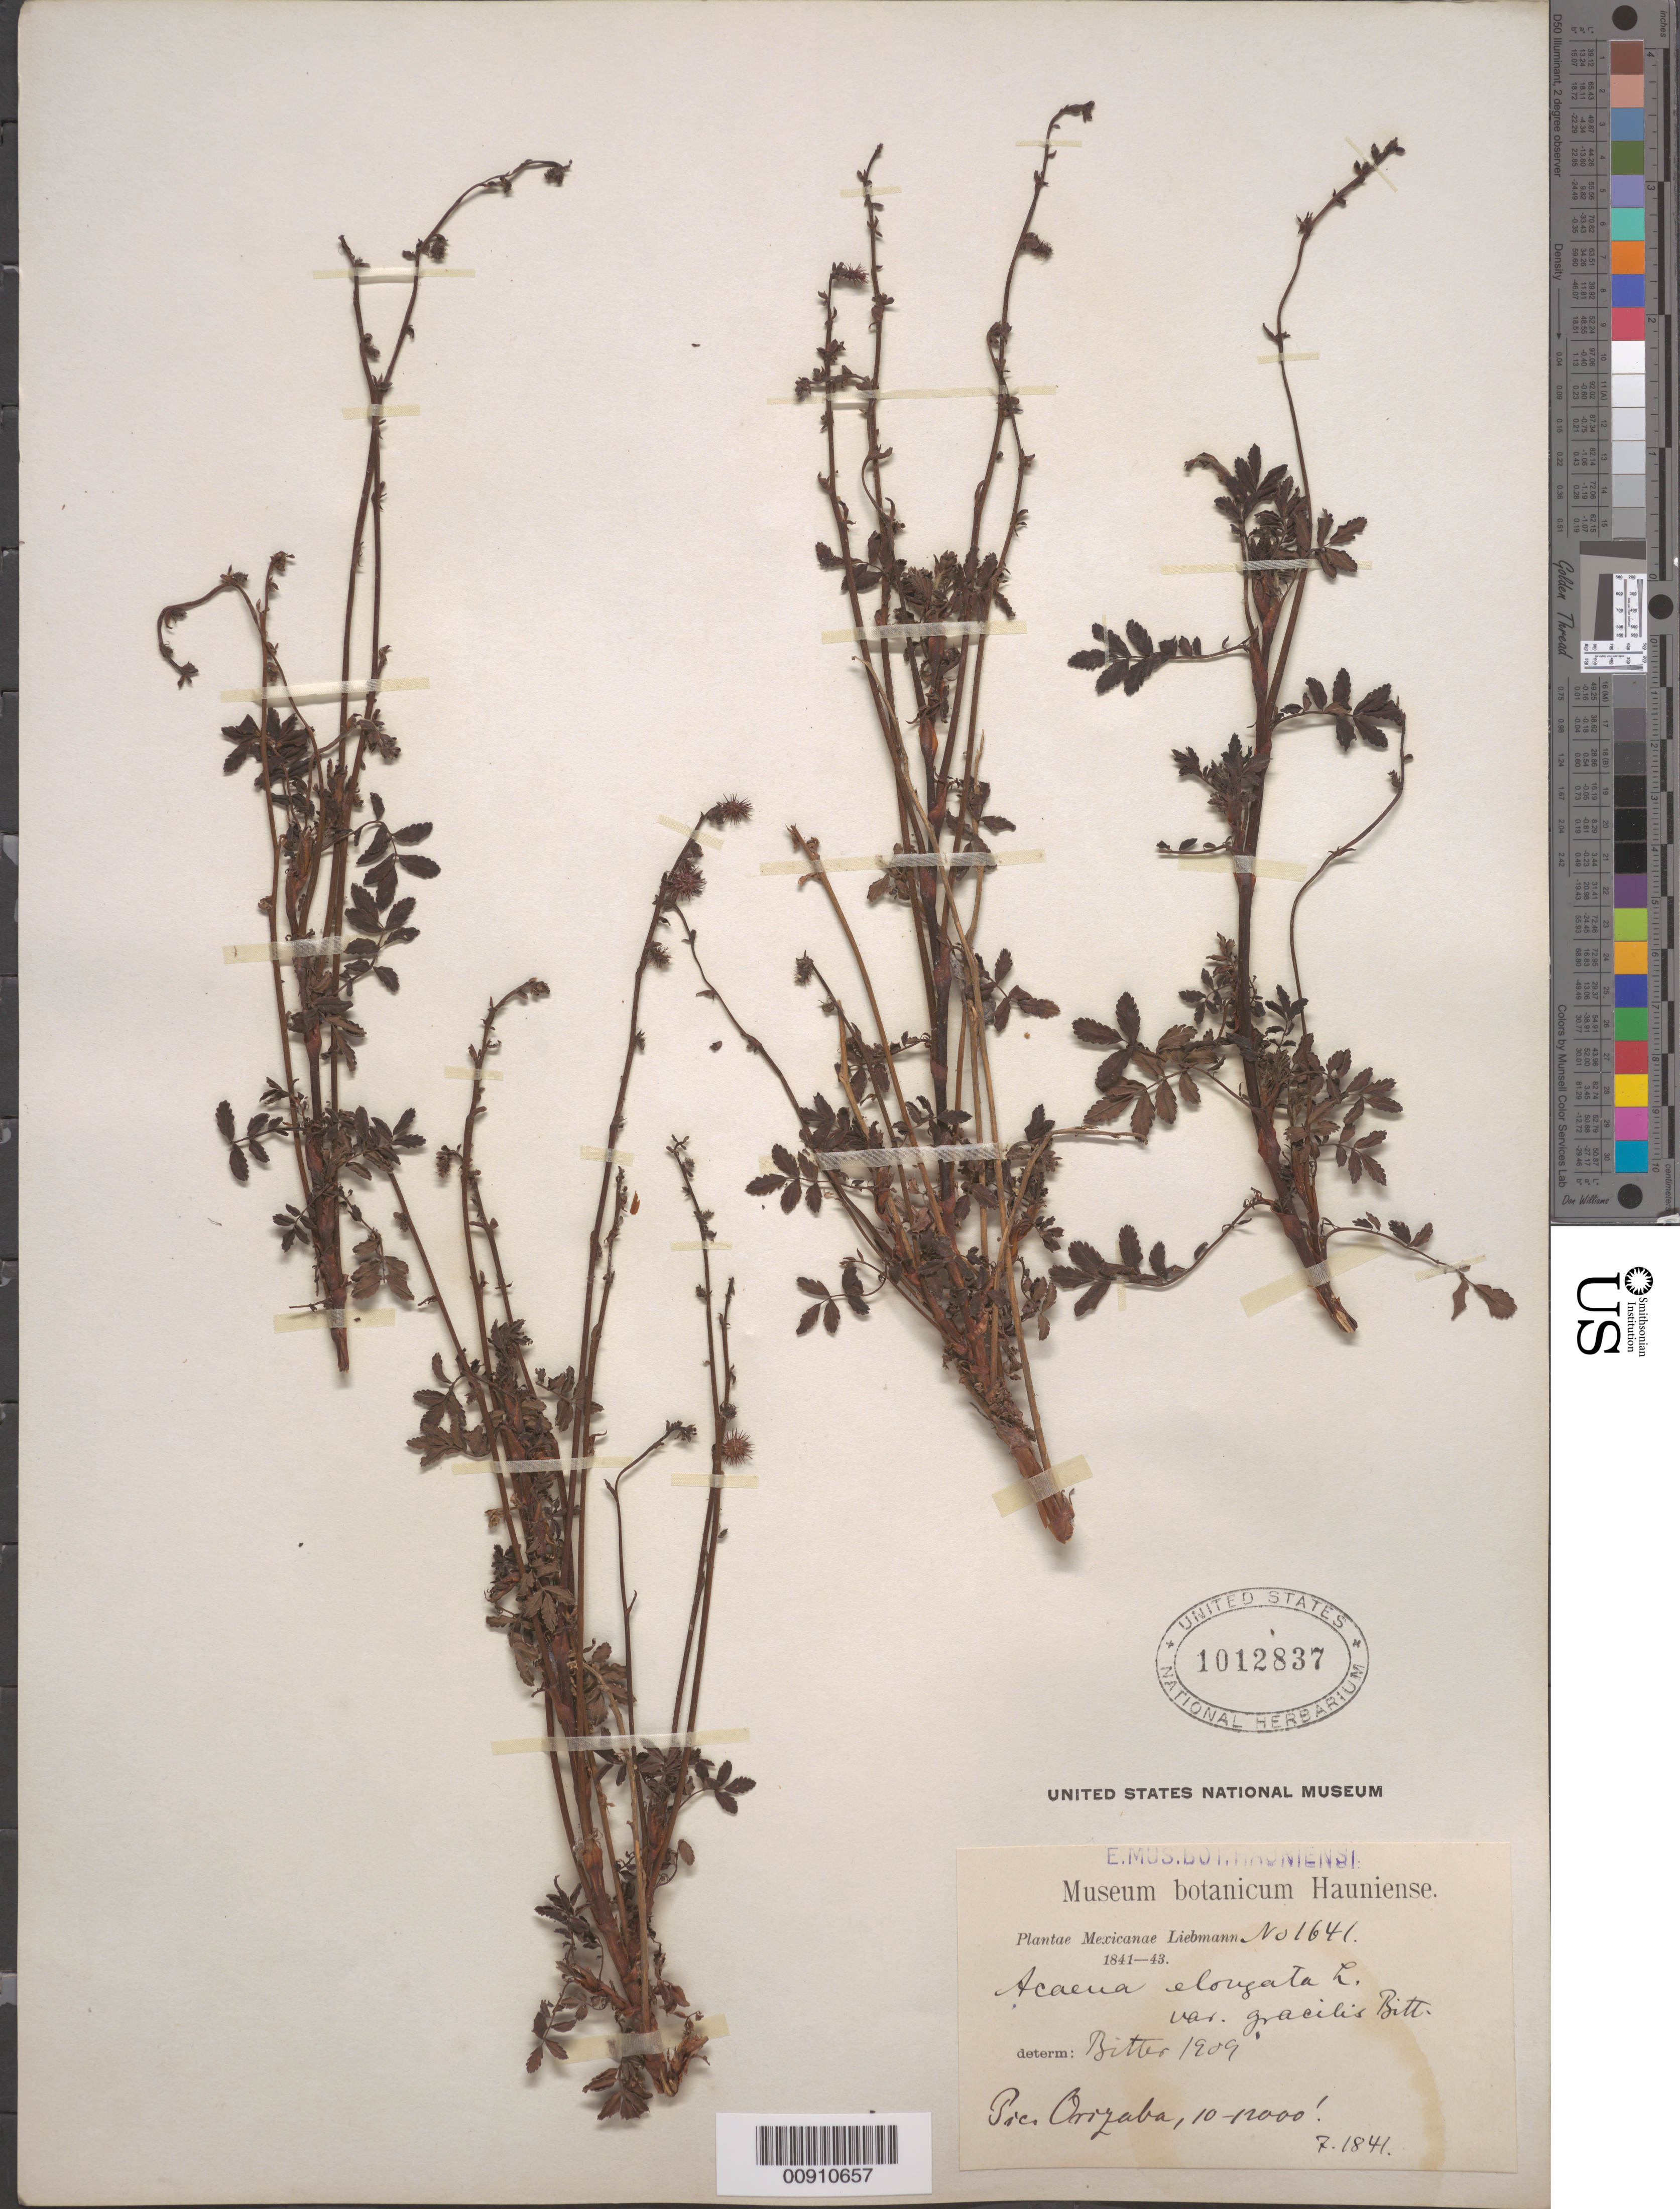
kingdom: Plantae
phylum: Tracheophyta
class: Magnoliopsida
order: Rosales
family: Rosaceae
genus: Acaena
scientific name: Acaena elongata var. gracilis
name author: L.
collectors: F. M. Liebmann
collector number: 1641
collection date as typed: Jul 1841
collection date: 1841-07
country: Mexico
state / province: Veracruz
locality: Pic. Orizaba.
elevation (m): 3048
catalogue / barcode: US 1012837